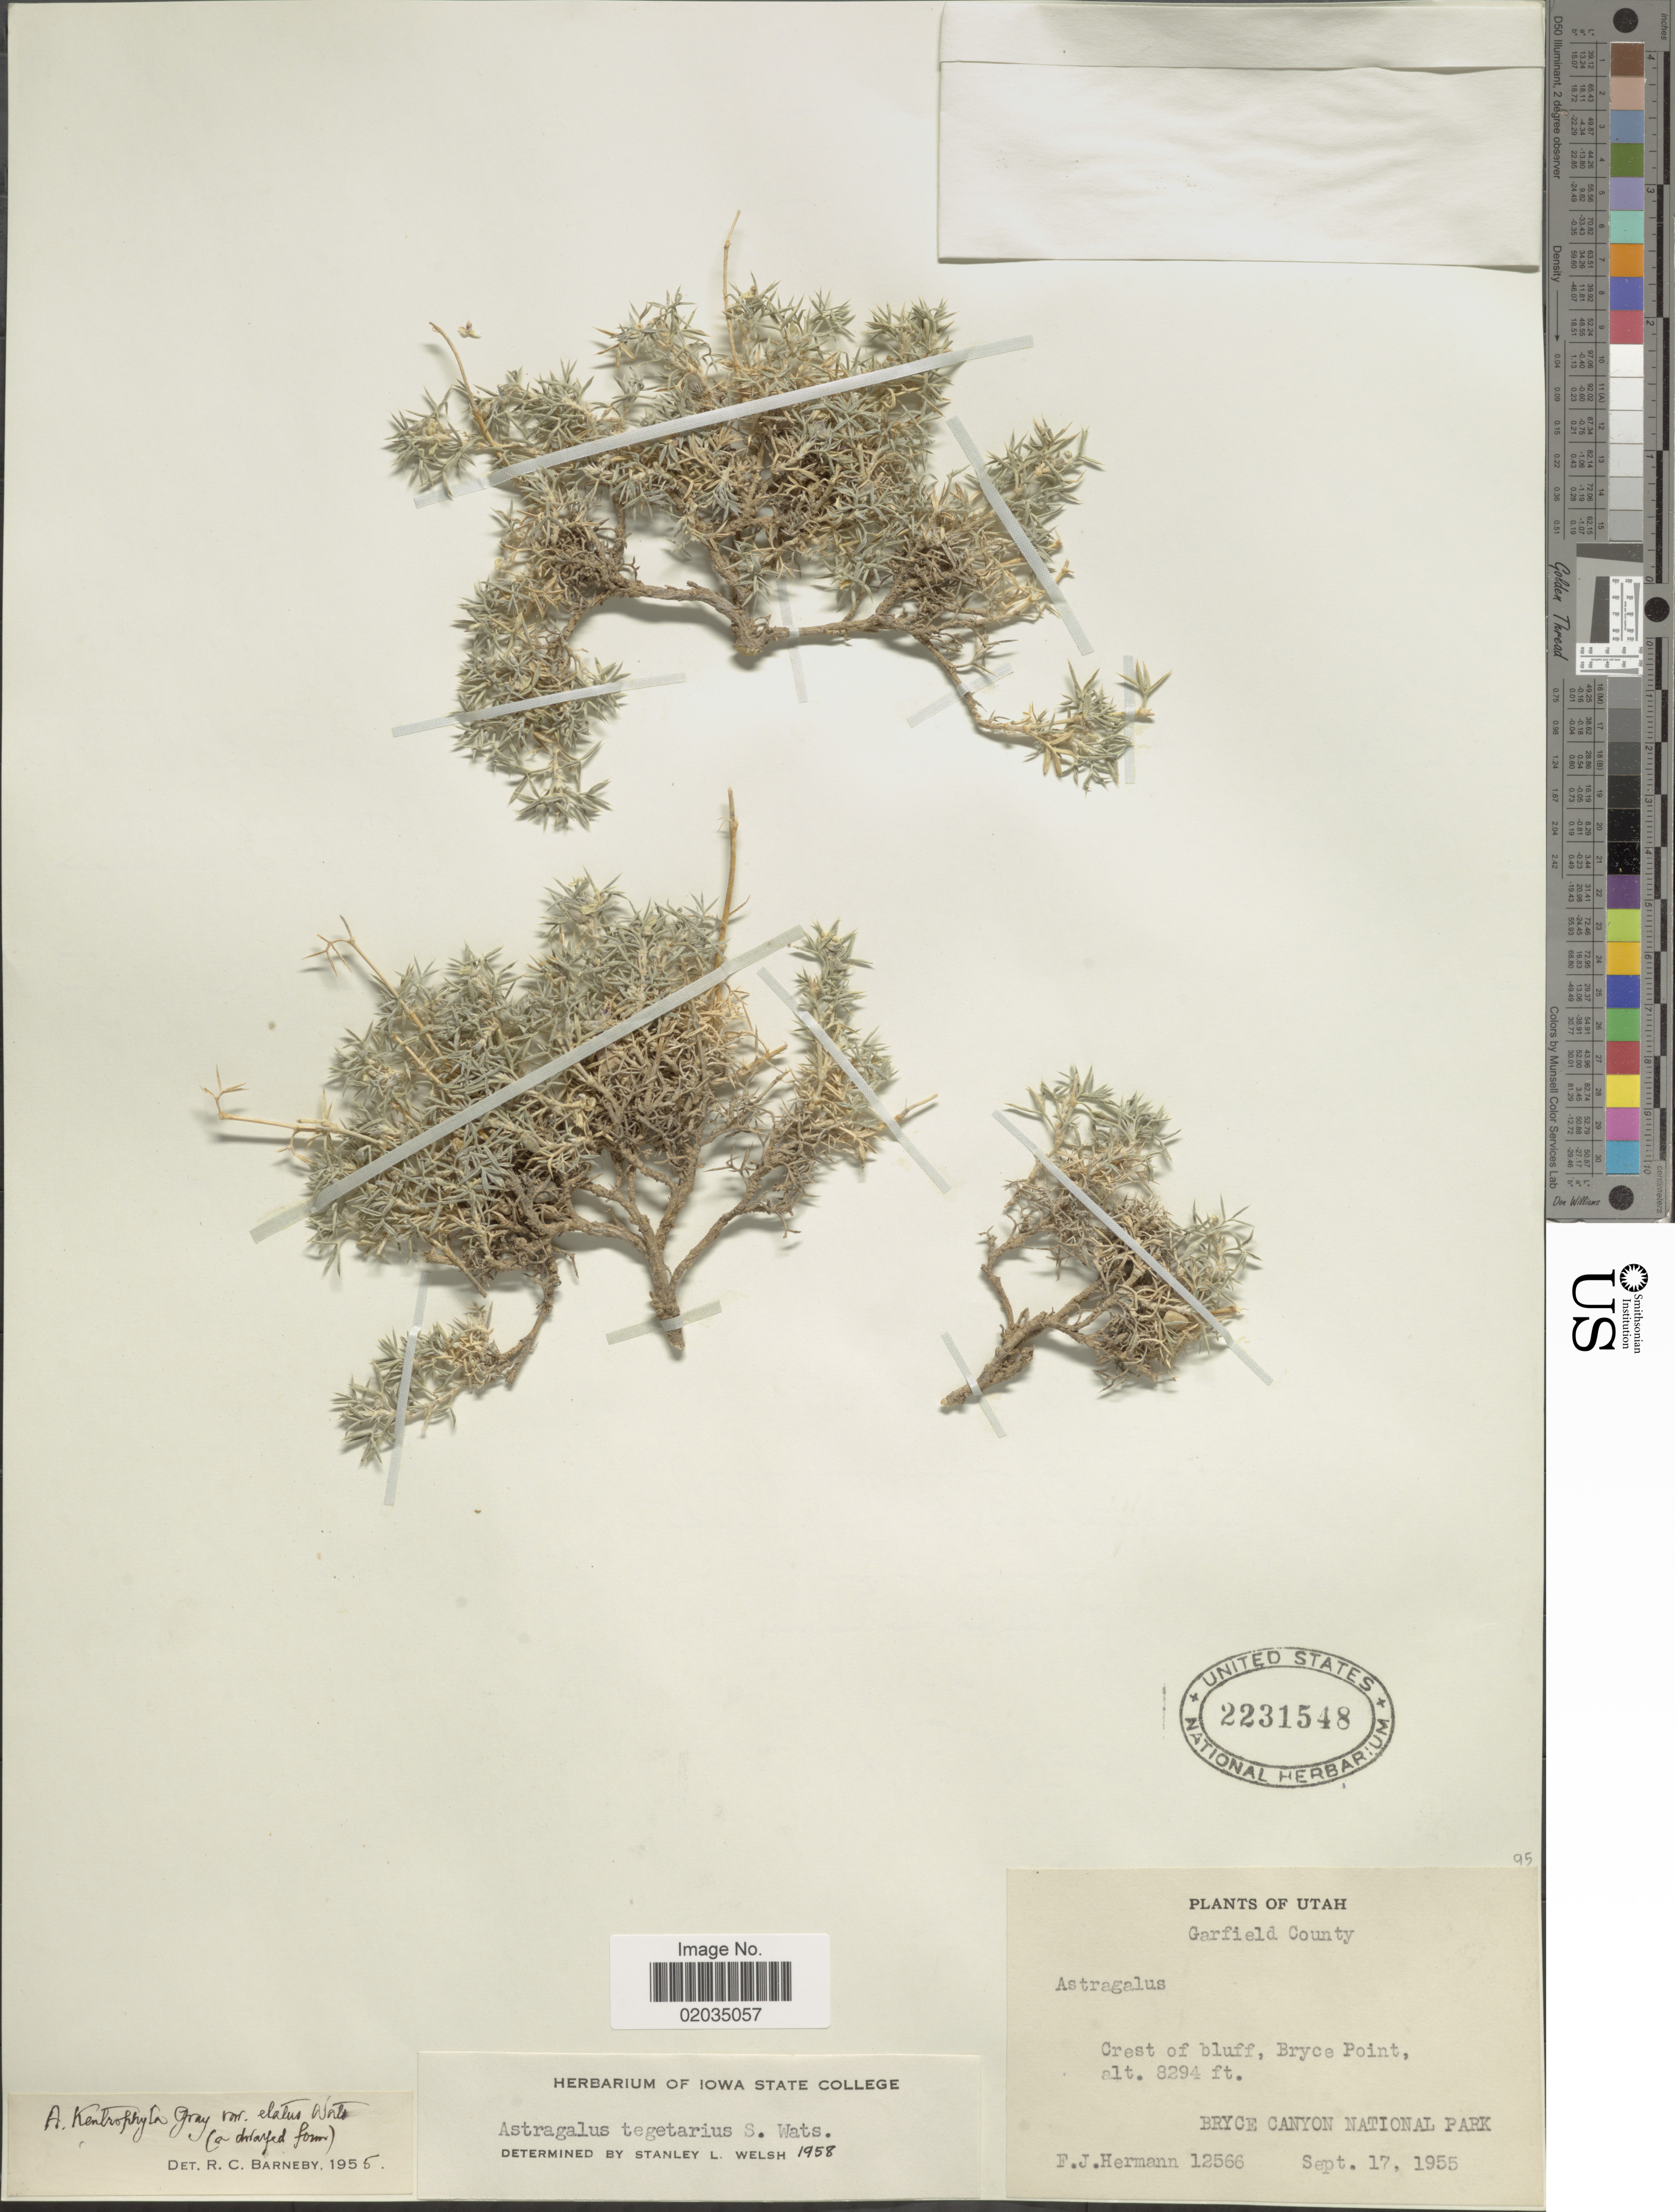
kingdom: Plantae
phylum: Tracheophyta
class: Magnoliopsida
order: Fabales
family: Fabaceae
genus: Astragalus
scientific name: Astragalus tegetarioides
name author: M.E. Jones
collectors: F. J. Hermann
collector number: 12566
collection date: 1955-09-17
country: United States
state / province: Utah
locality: Garfield County, Crest of bluff, Bryce Point, Bryce Canyon National Park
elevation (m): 2528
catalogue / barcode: US 2231548